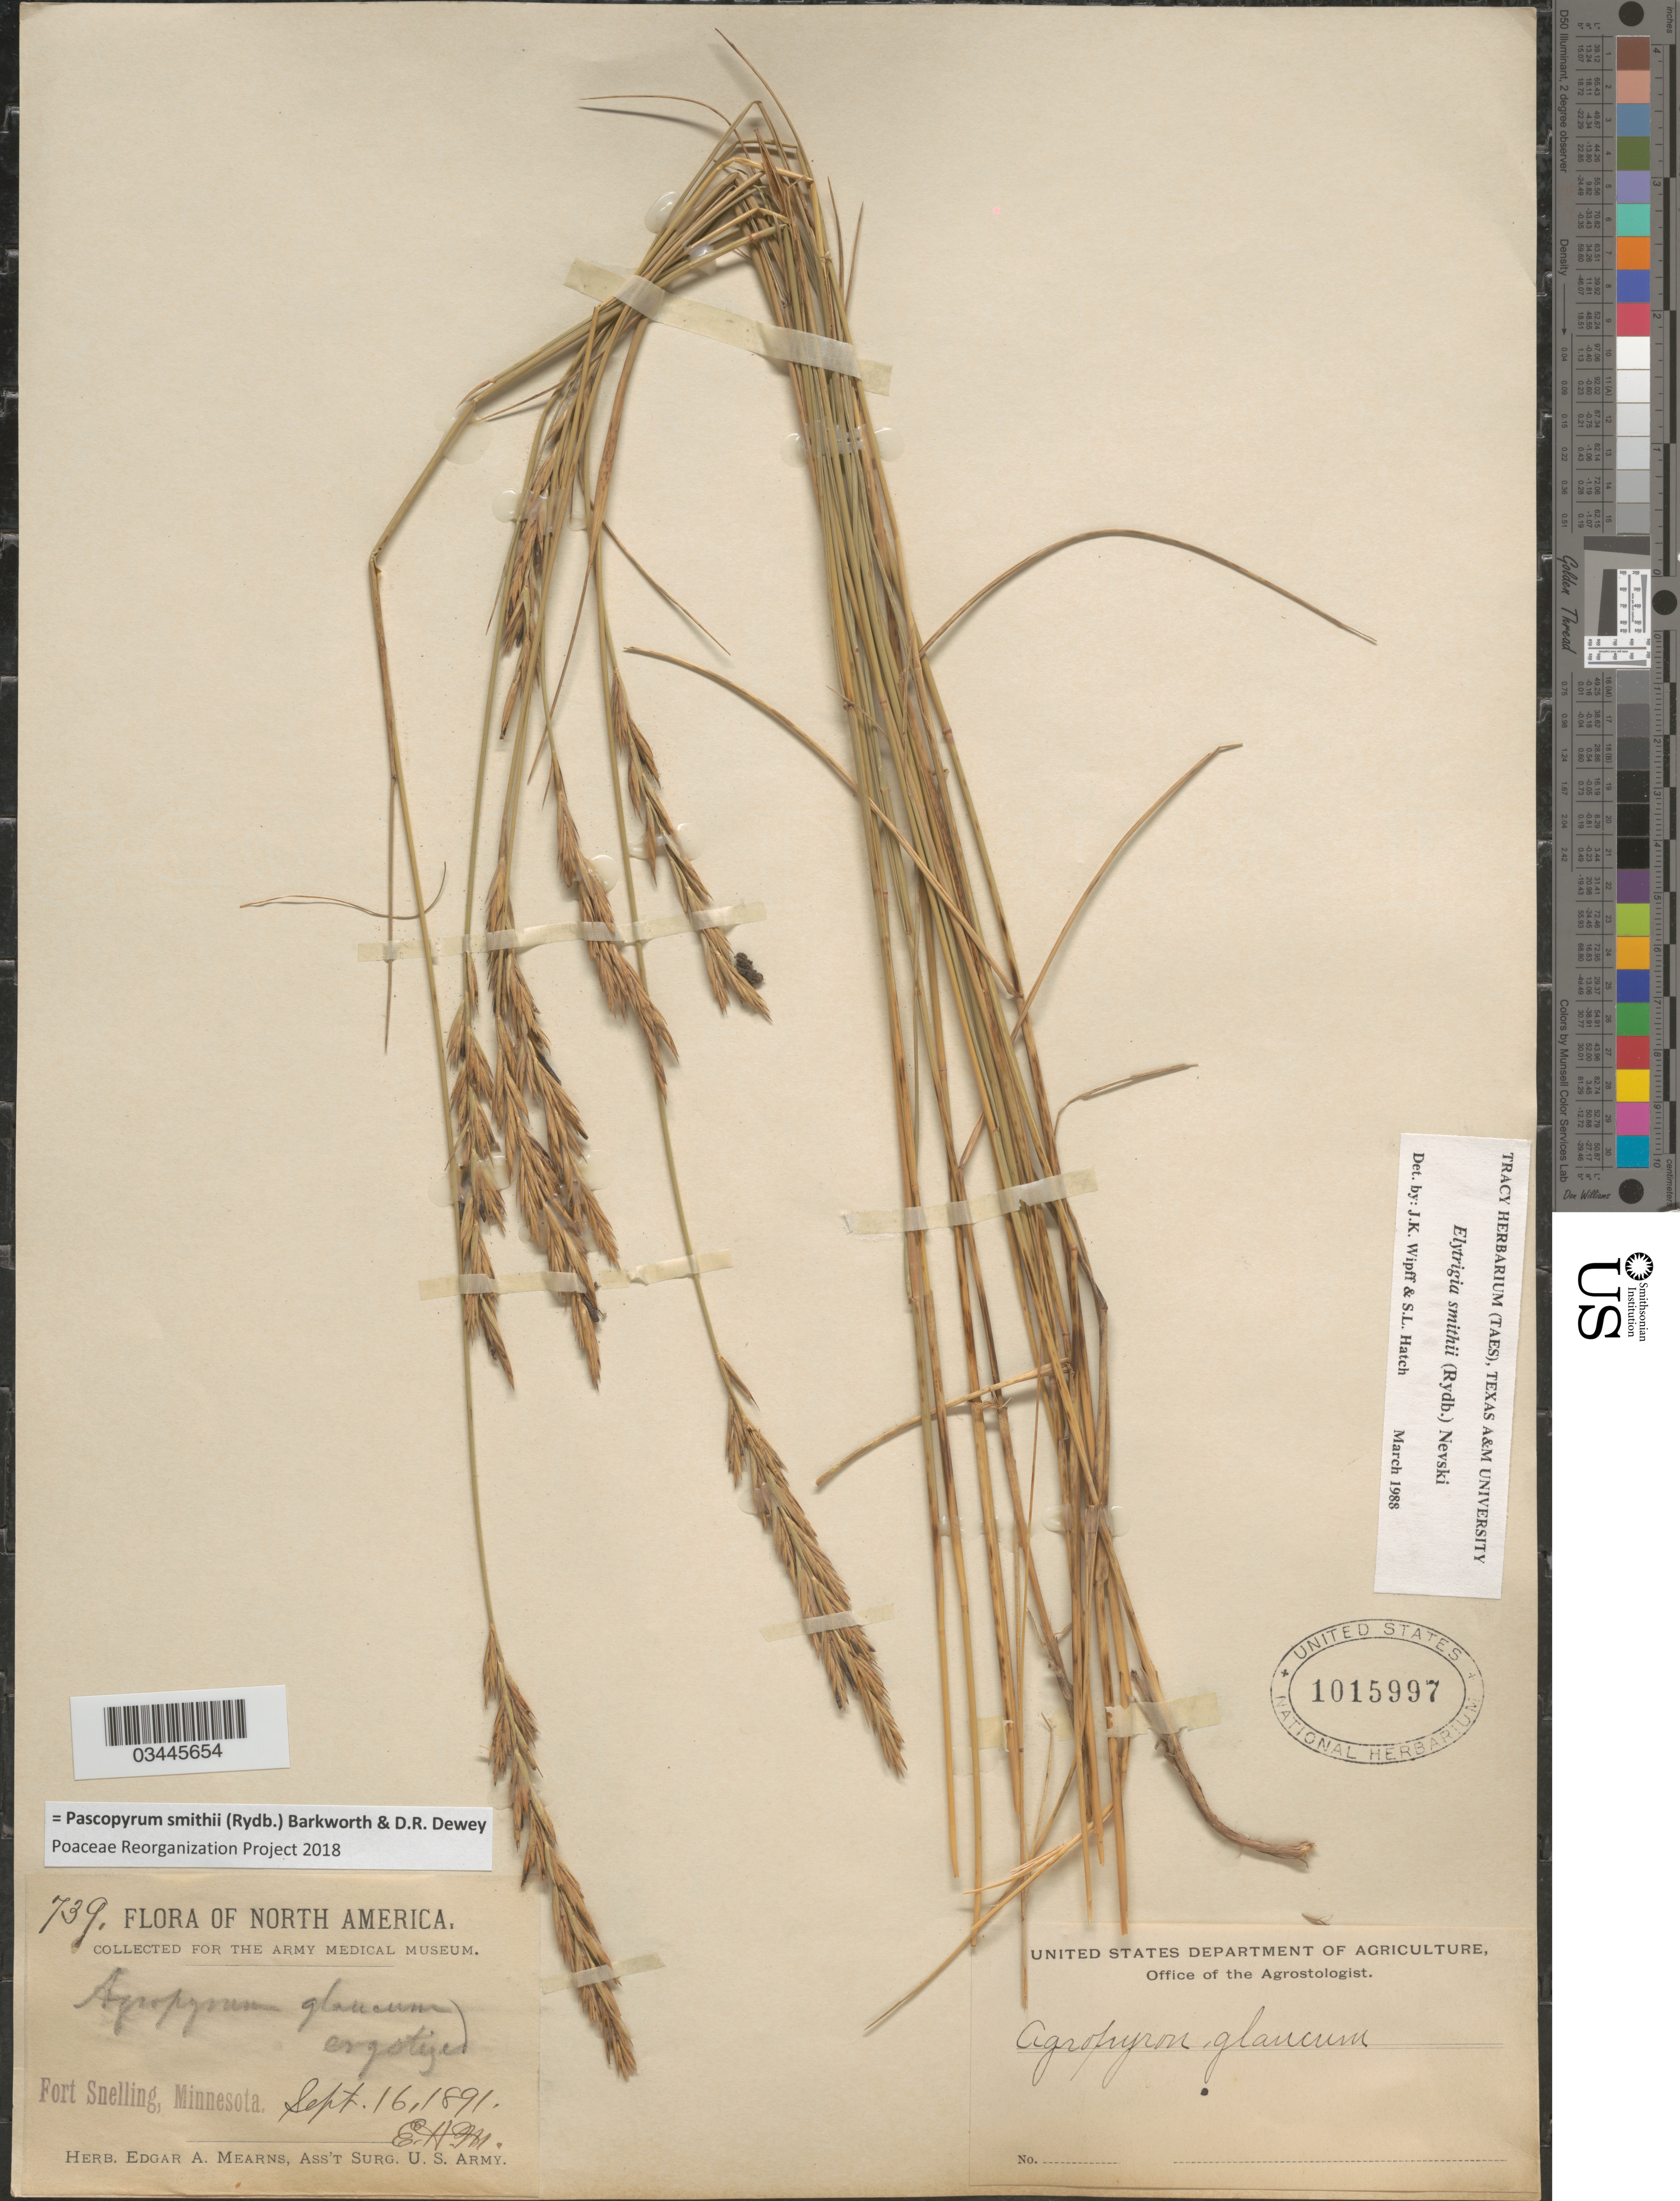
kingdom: Plantae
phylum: Tracheophyta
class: Liliopsida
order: Poales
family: Poaceae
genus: Pascopyrum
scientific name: Pascopyrum smithii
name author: (Rydb.) Barkworth & Dewey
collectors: E. A. Mearns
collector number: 739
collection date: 1891-09-16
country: United States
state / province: Minnesota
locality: Fort Snelling.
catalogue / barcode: US 1015997